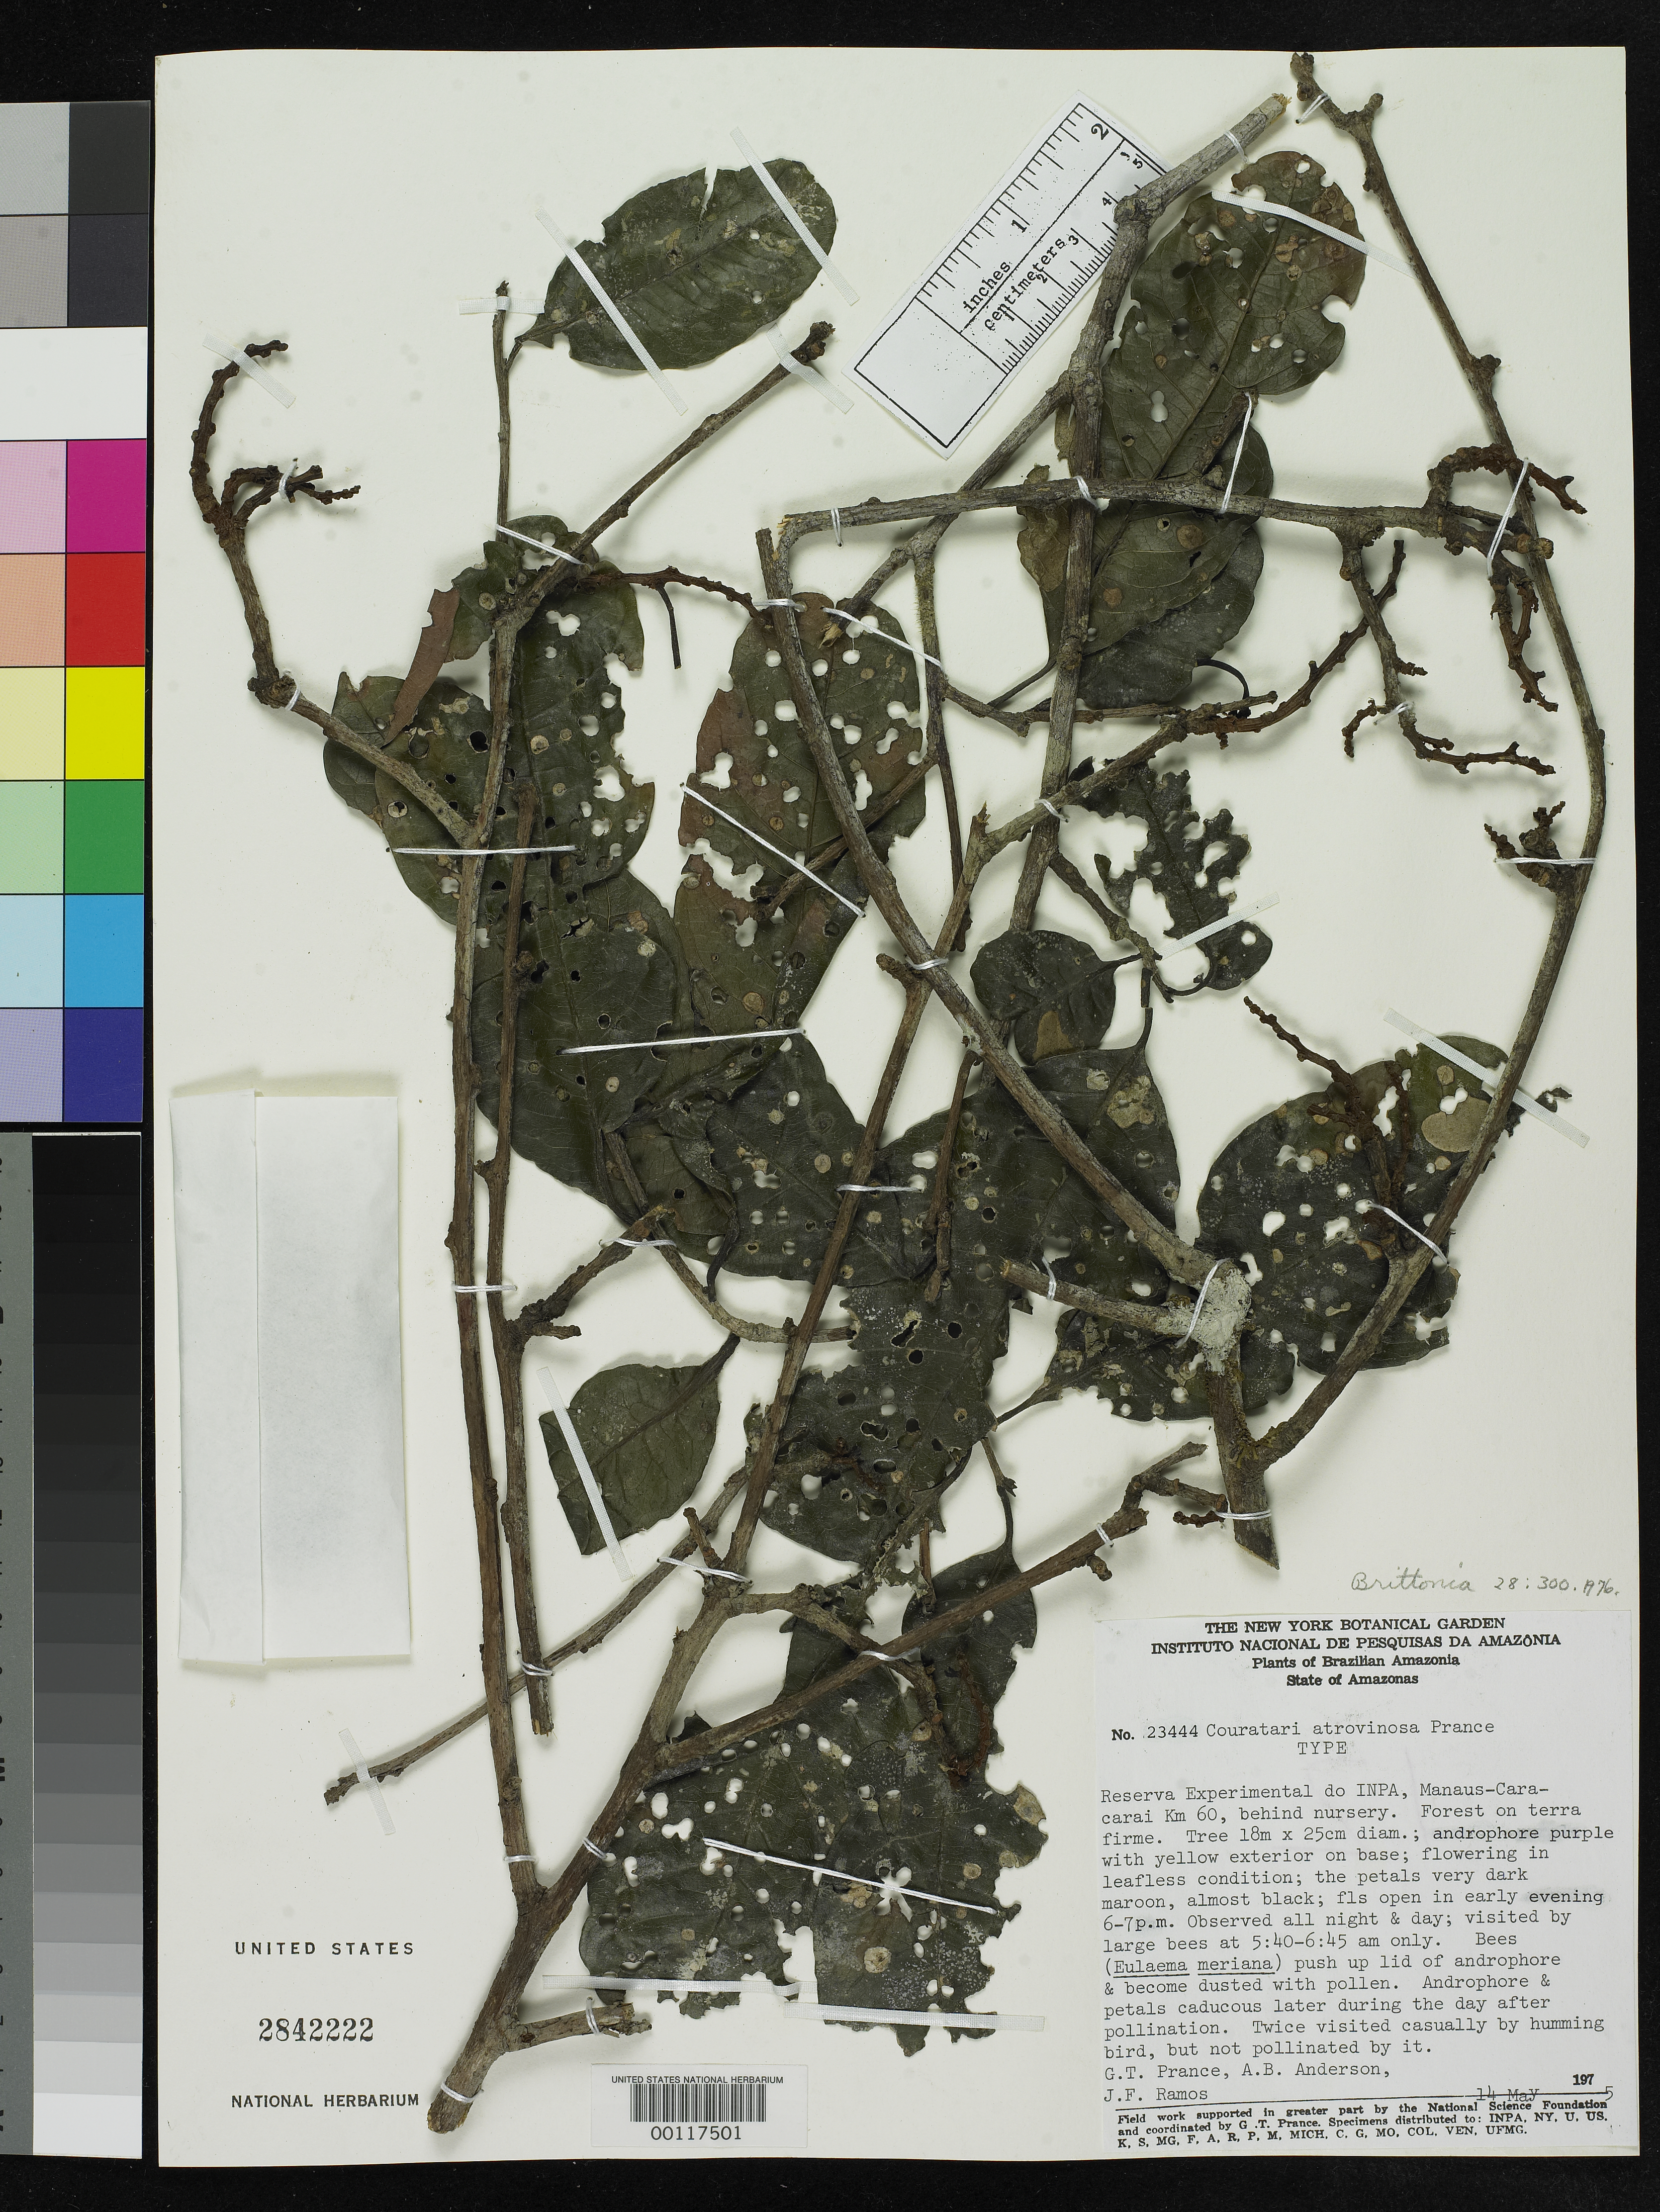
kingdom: Plantae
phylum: Tracheophyta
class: Magnoliopsida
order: Ericales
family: Lecythidaceae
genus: Couratari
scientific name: Couratari atrovinosa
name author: Prance in Prance & A.B. Anderson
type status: Isotype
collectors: G. T. Prance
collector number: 23444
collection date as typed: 14 May 1975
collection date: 1975-05-14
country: Brazil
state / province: Amazonas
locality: Manaus-Caracarai km. 60, Reserva Experimental do Inpa.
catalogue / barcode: US 2842222